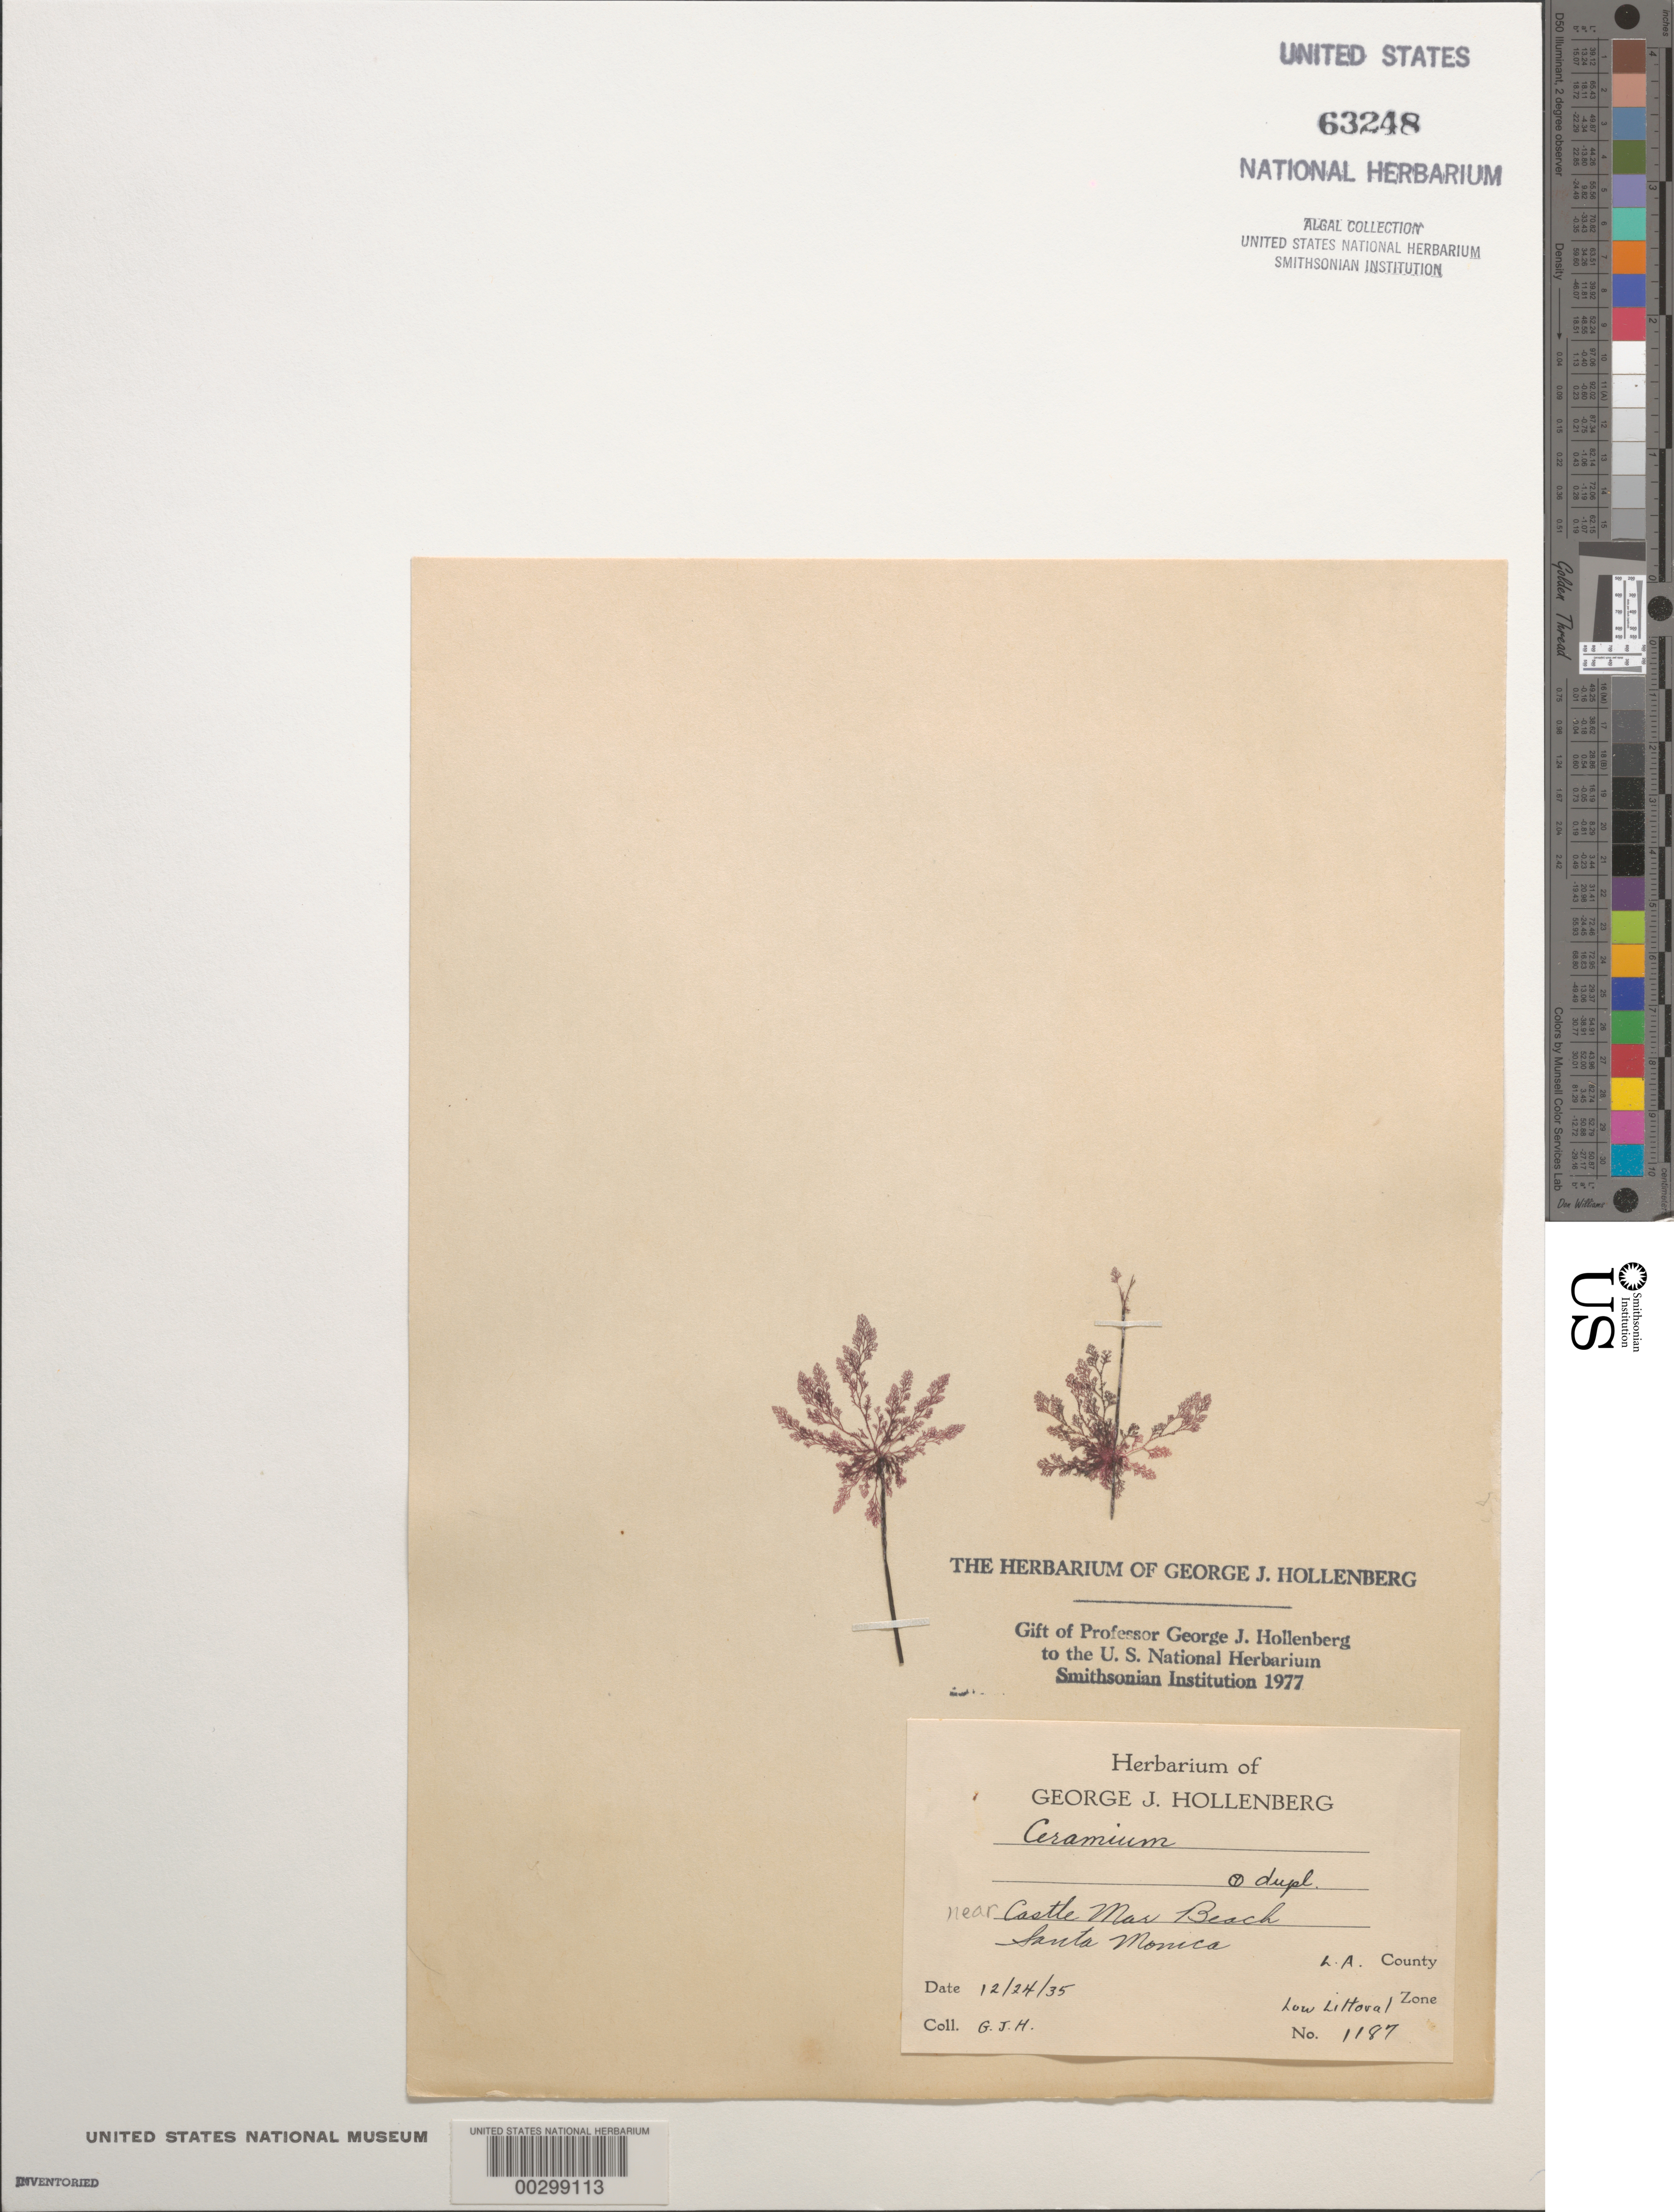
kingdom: Plantae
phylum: Rhodophyta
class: Florideophyceae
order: Ceramiales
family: Ceramiaceae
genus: Ceramium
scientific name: Ceramium sp.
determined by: Hollenberg, George J.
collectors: G. Hollenberg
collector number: GJH 1187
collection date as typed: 24 Dec 1935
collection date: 1935-12-24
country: United States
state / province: California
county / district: Los Angeles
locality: Near Castle Mar Beach, north of Santa Monica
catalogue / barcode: US 63248